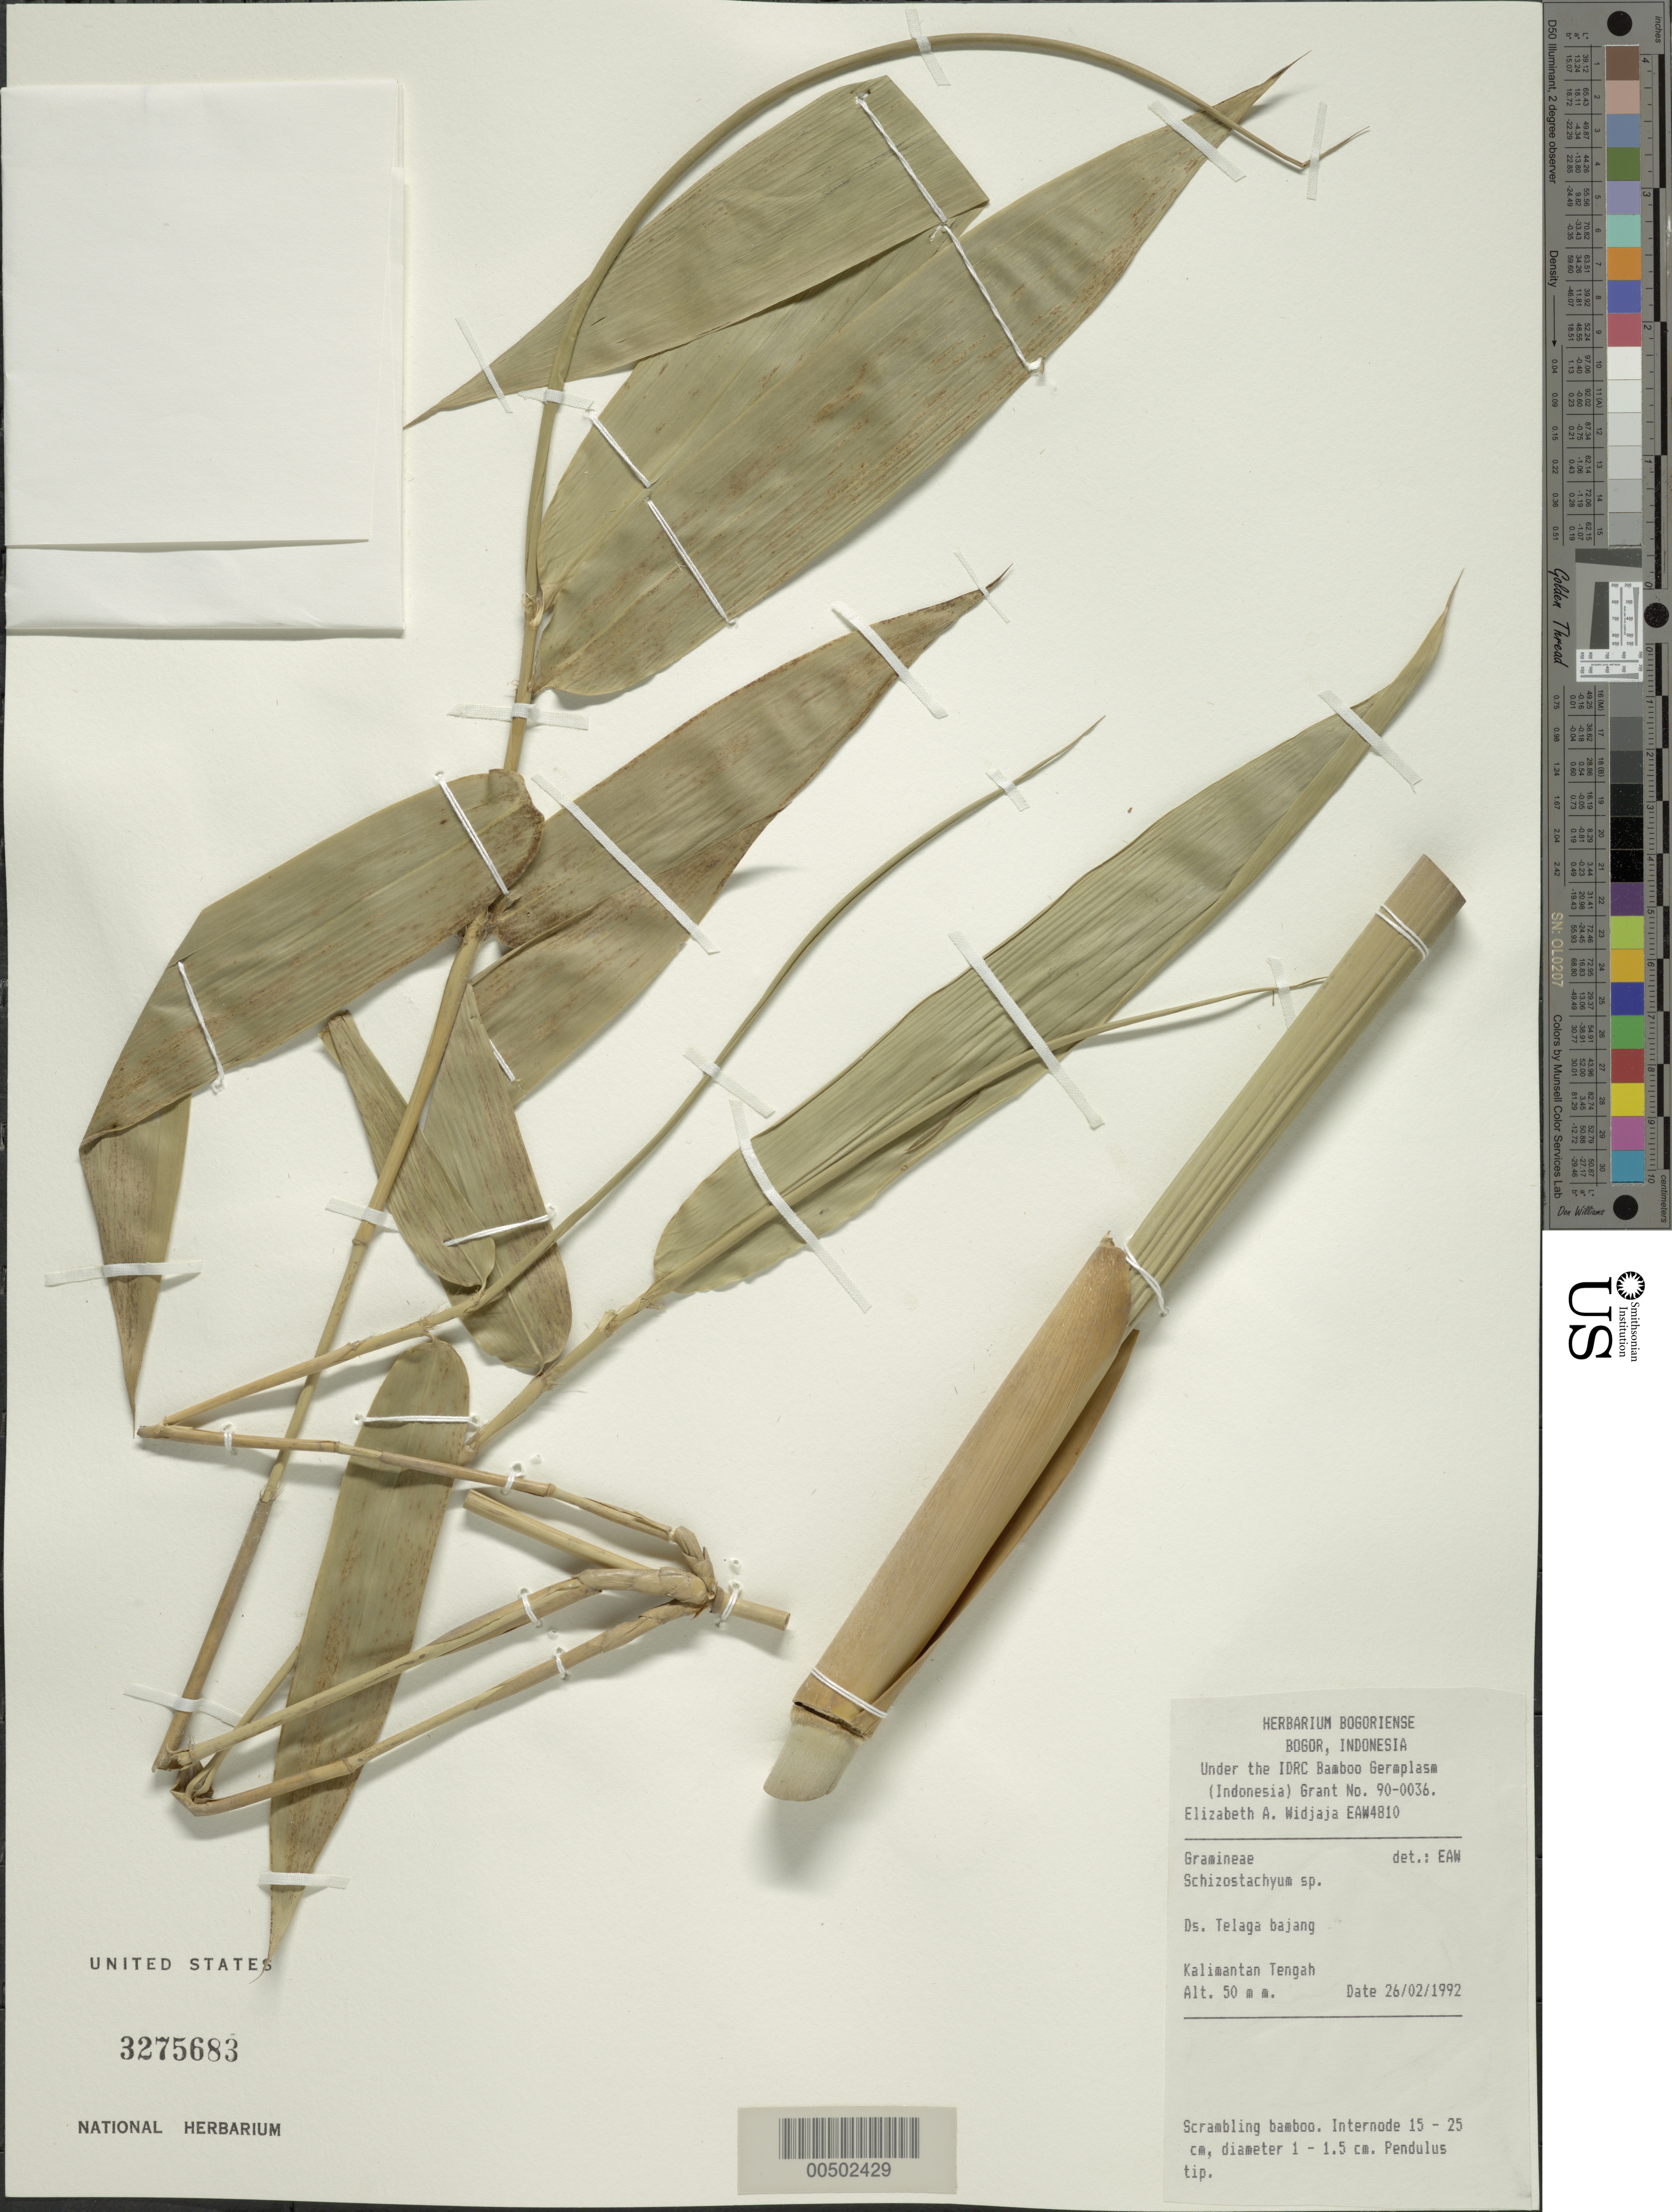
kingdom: Plantae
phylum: Tracheophyta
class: Liliopsida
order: Poales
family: Poaceae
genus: Schizostachyum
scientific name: Schizostachyum sp.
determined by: Widjaja, E. A.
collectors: E. A. Widjaja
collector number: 4810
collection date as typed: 26 Feb 1992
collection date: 1992-02-26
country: Indonesia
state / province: Kalimantan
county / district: Kalimantan Tengah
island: Borneo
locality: Ds. telaga bajang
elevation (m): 50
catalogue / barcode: US 3275683